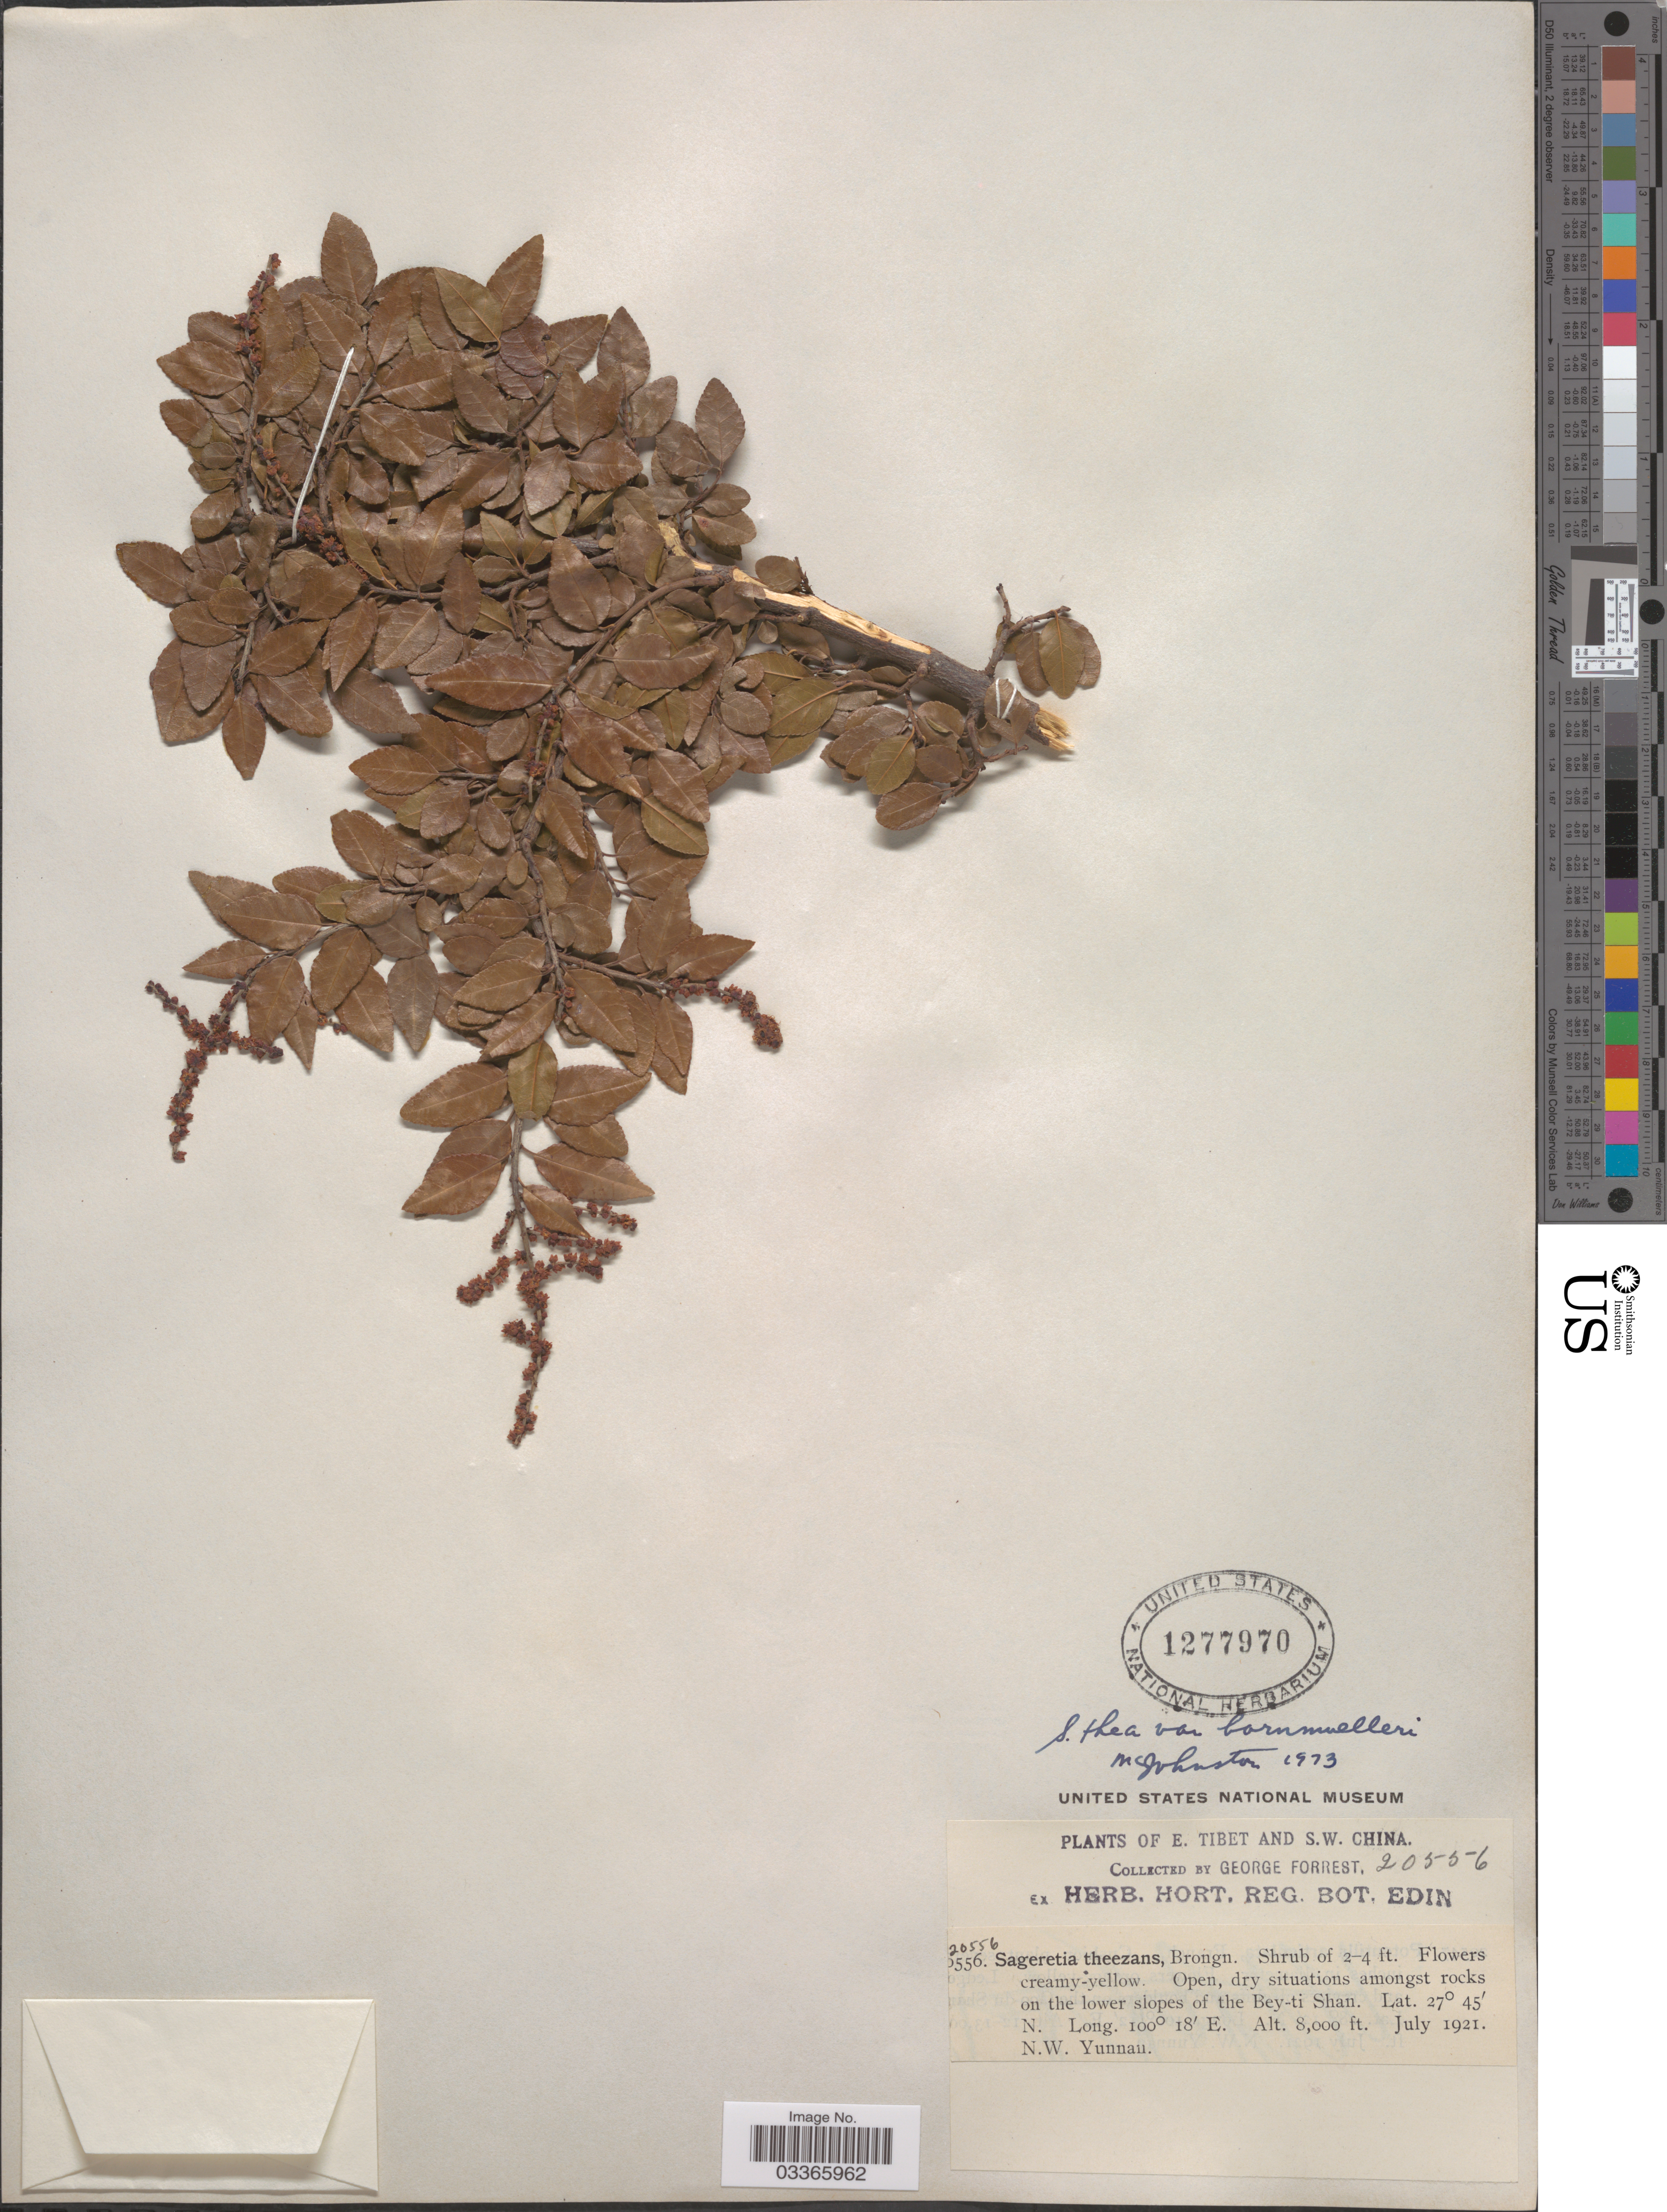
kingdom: Plantae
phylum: Tracheophyta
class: Magnoliopsida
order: Rosales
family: Rhamnaceae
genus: Sageretia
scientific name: Sageretia thea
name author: (Osbeck) M.C. Johnst.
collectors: G. Forrest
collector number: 20556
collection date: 1921-07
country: China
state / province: Yunnan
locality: E. Tibet and S.W. China, Open, dry situations amongst rocks on the lower slopes of the Bey-ti Shan, N.W. Yunnan.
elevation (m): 2438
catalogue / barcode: US 1277970